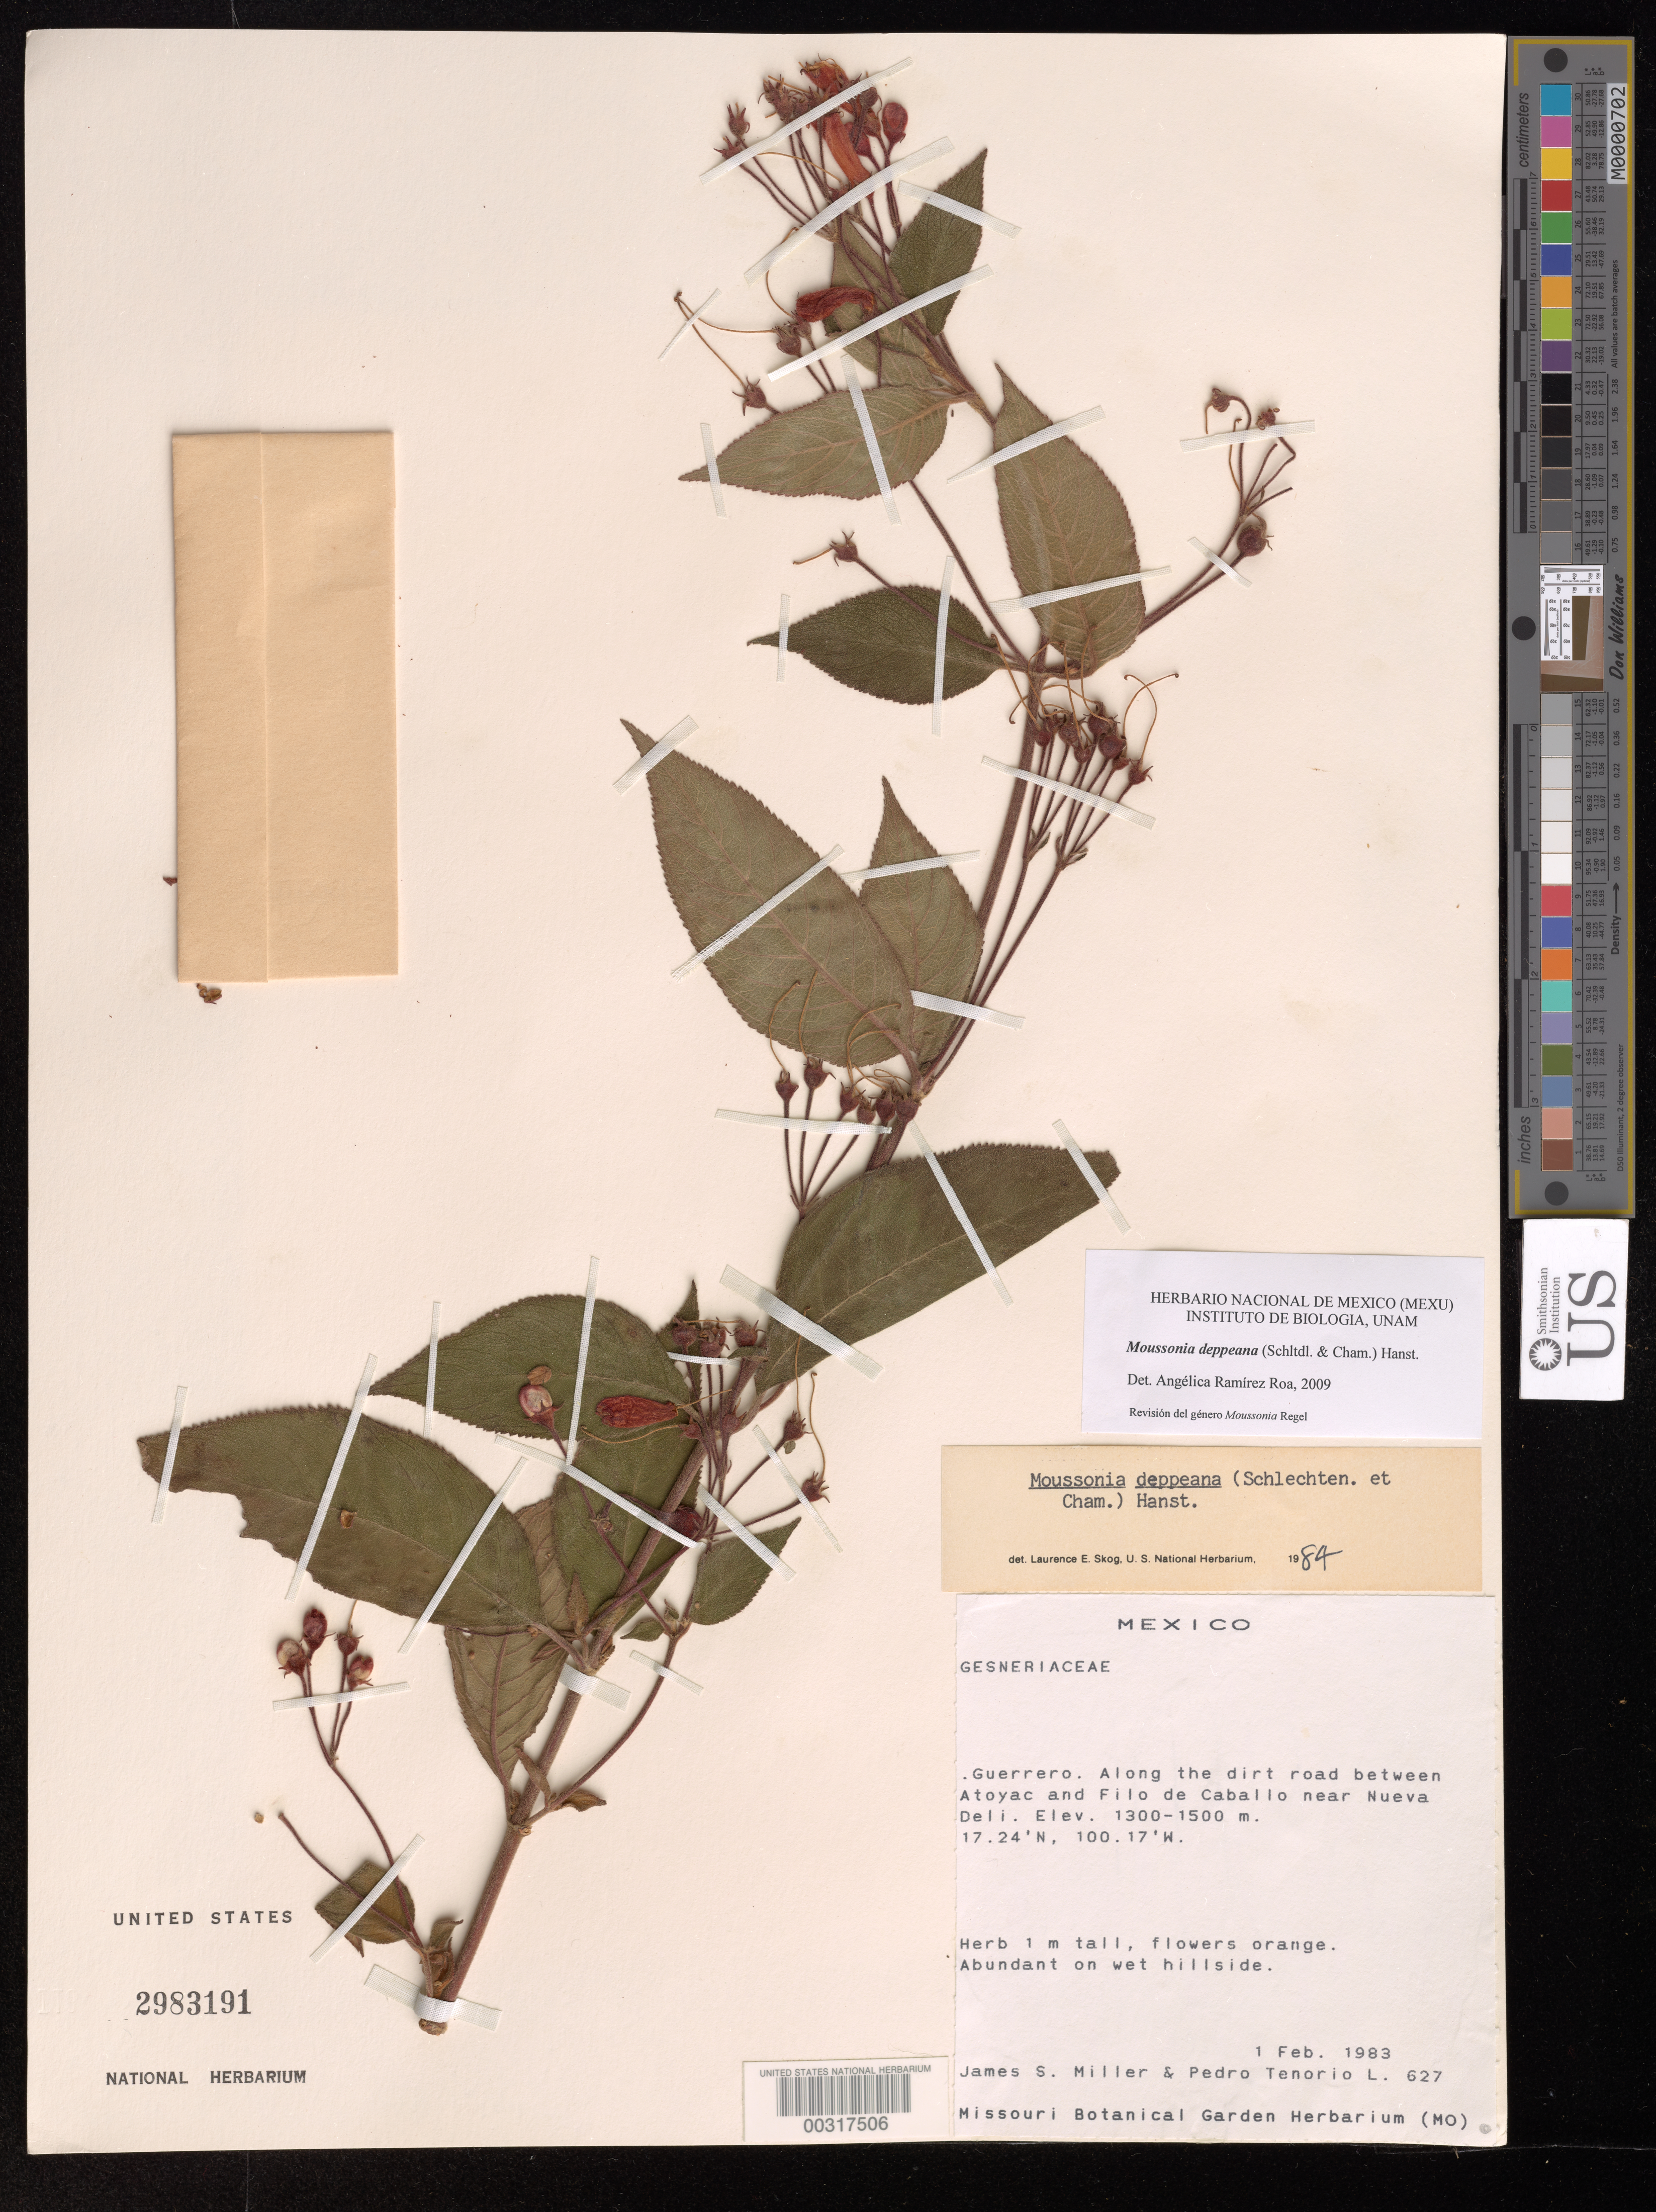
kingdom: Plantae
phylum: Tracheophyta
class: Magnoliopsida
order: Lamiales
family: Gesneriaceae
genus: Moussonia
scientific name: Moussonia deppeana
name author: (Schltdl. & Cham.) Klotzsch ex Hanst.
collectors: J. S. Miller & P. Tenorio L.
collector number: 627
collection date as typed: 01 Feb 1983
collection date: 1983-02-01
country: Mexico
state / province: Guerrero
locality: Along the dirt road between Atoyac and Filo de Caballo near Nueva Deli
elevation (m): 1300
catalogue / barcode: US 2983191